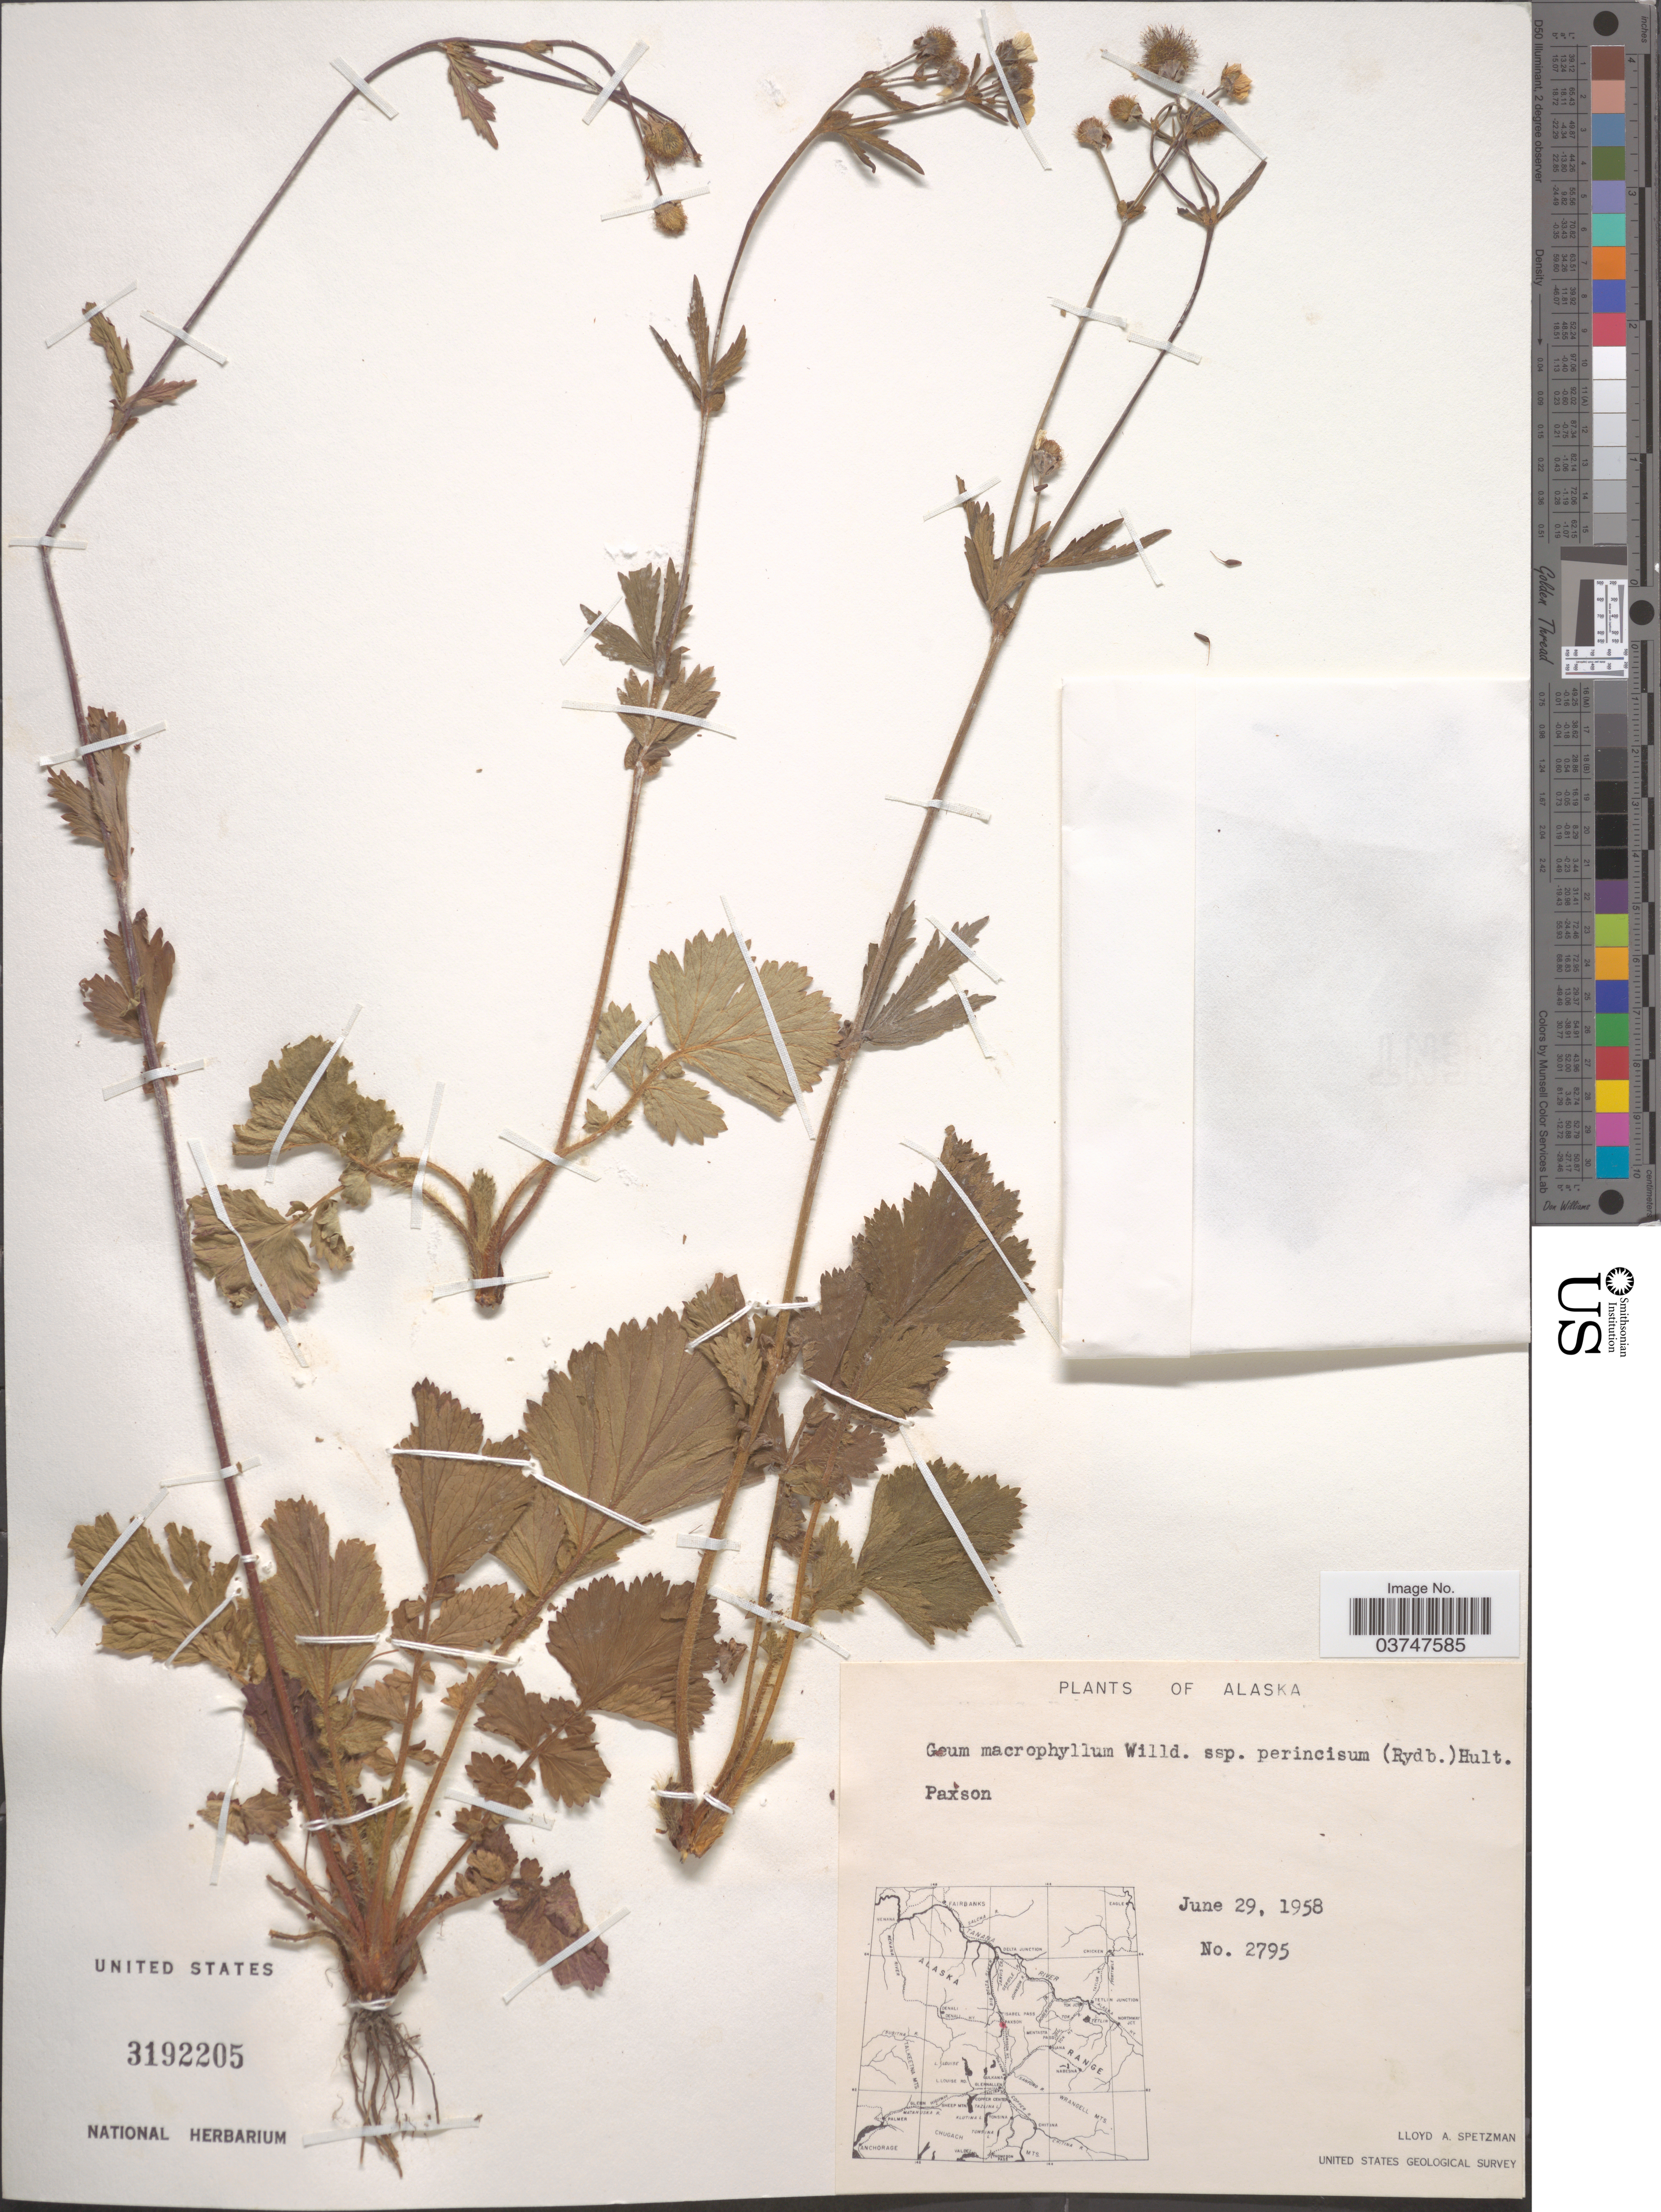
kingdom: Plantae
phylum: Tracheophyta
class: Magnoliopsida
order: Rosales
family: Rosaceae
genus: Geum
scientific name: Geum macrophyllum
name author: Willd.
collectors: L. Spetzman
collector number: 2795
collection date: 1958-06-29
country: United States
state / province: Alaska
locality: Paxson.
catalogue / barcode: US 3192205